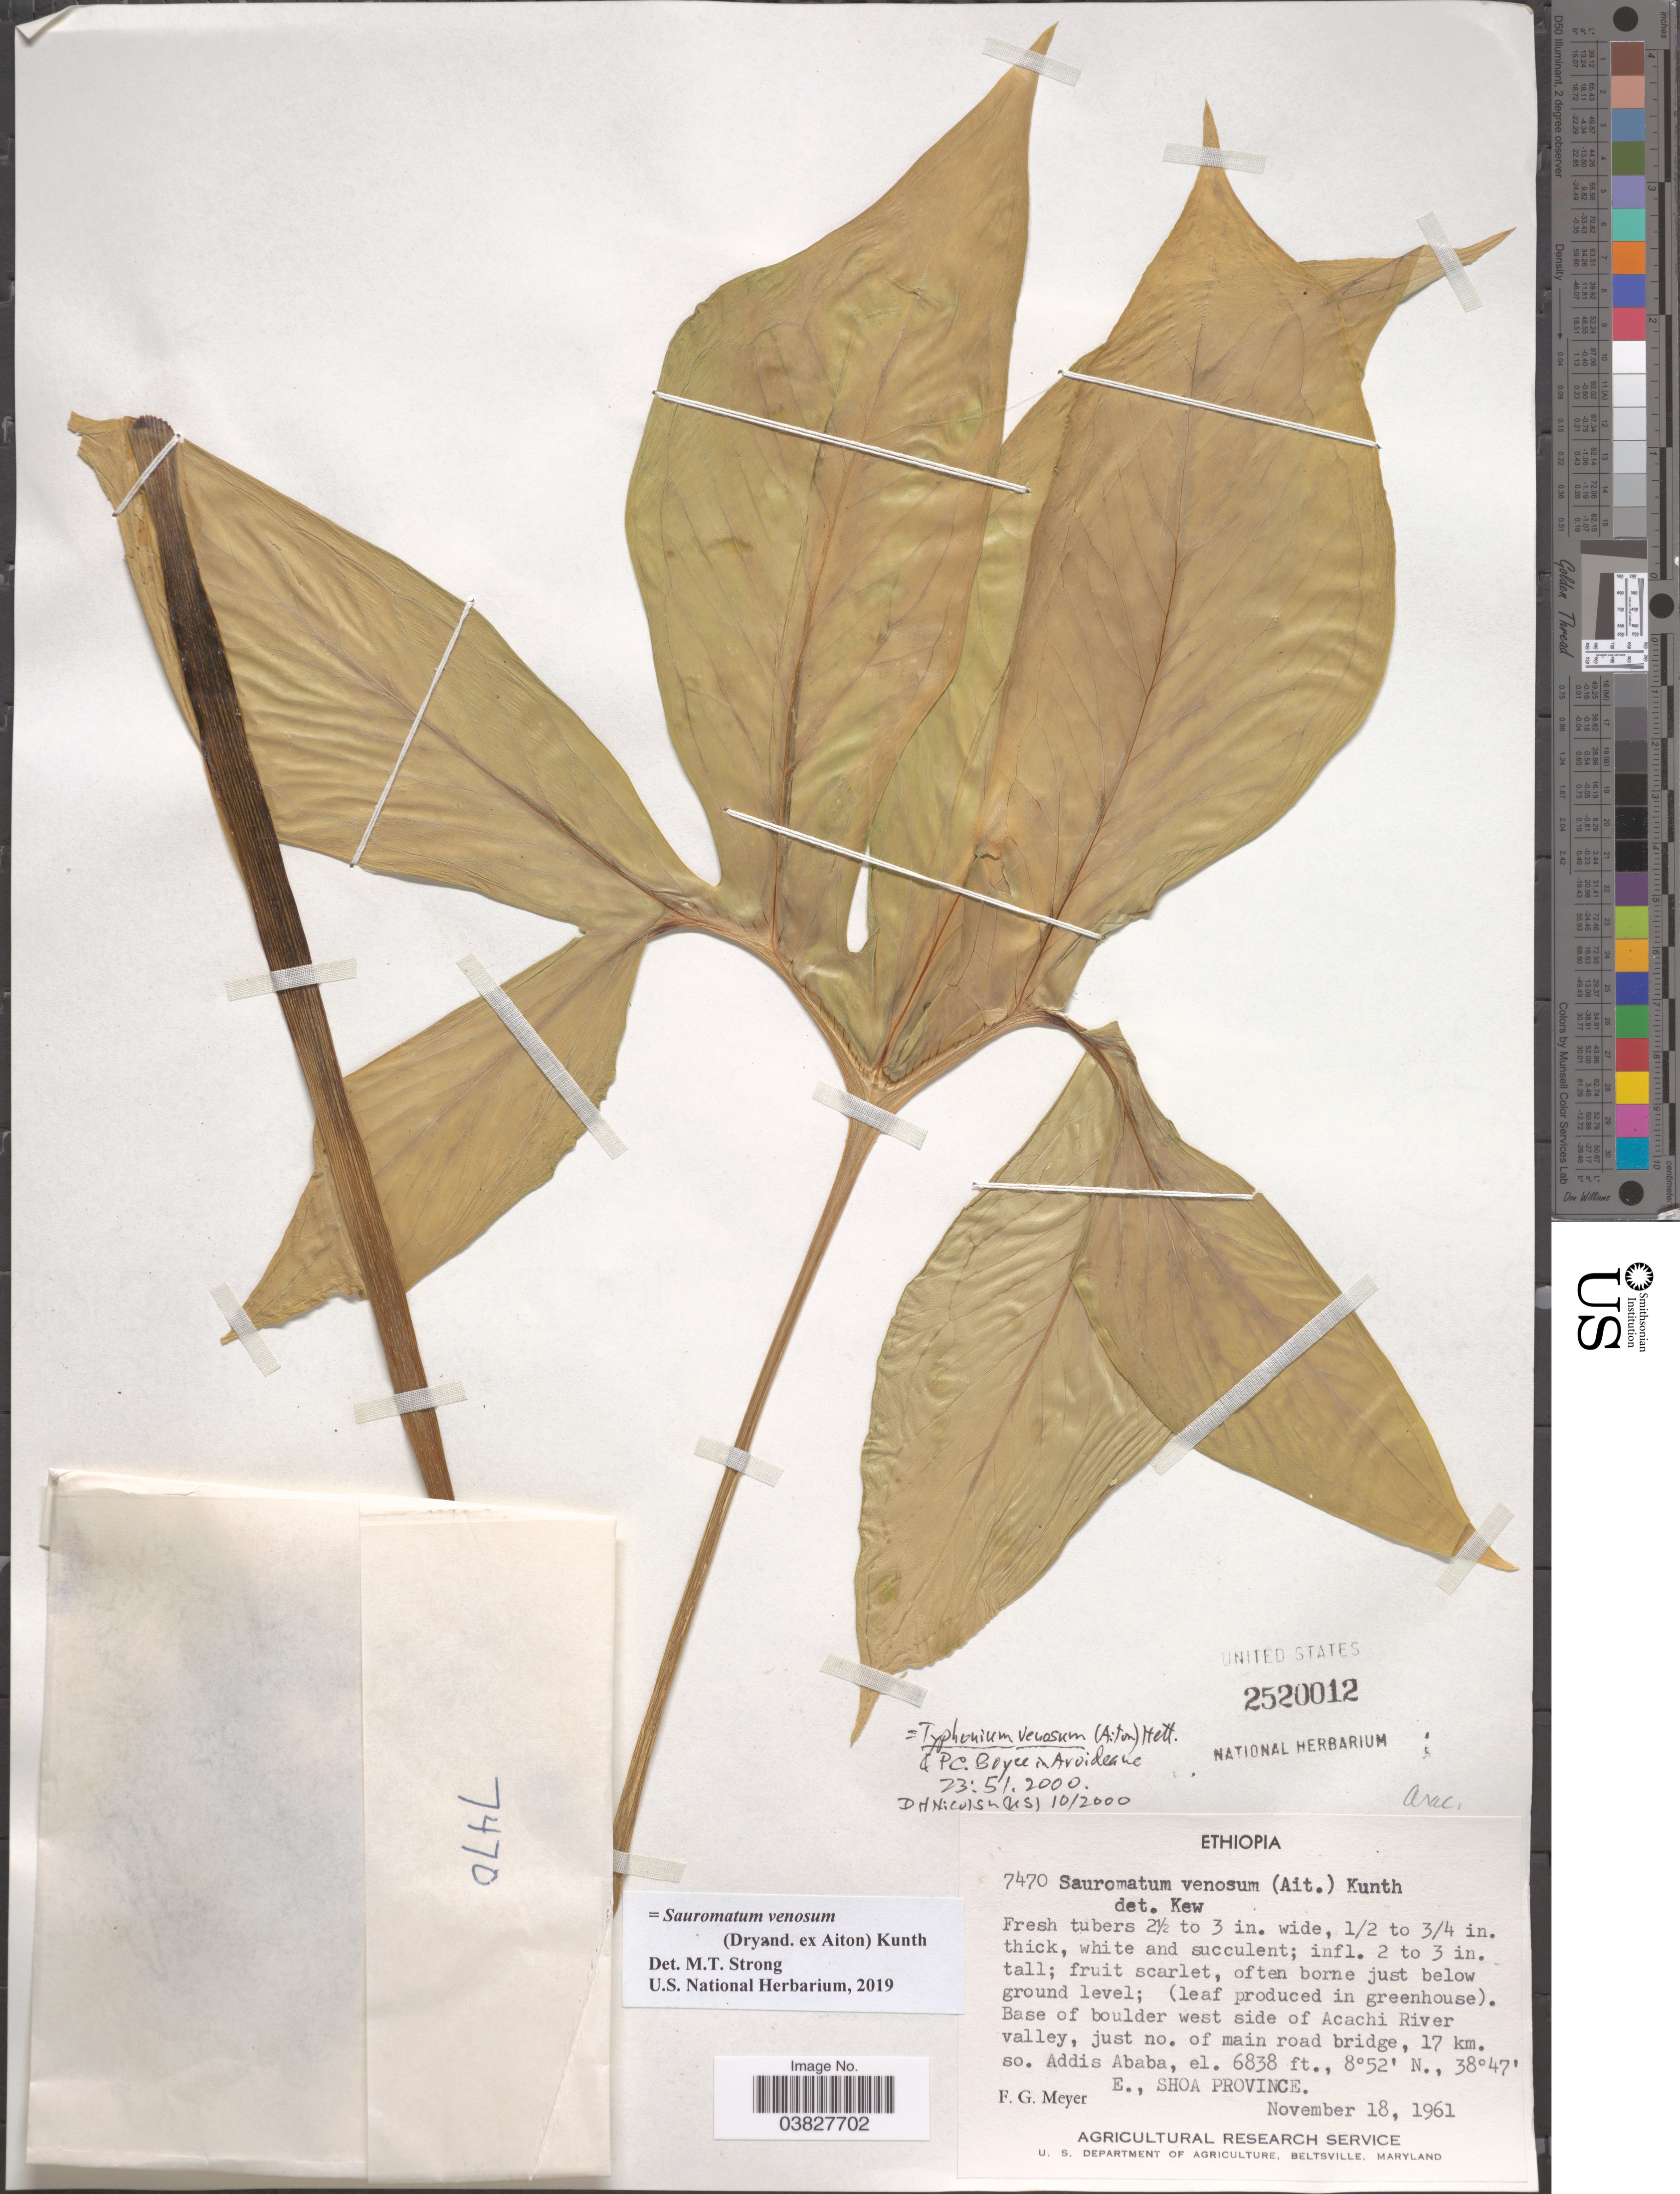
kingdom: Plantae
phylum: Tracheophyta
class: Liliopsida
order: Alismatales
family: Araceae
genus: Sauromatum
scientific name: Sauromatum venosum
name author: (Aiton) Schott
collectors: F. G. Meyer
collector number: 7470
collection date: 1961-11-18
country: Ethiopia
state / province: Addis Ababa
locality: Base of boulder west side of Acachi River valley, just no. of main road bridge, 17 km. so. Addis Ababa. Shoa Province.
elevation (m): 2084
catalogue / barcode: US 2520012